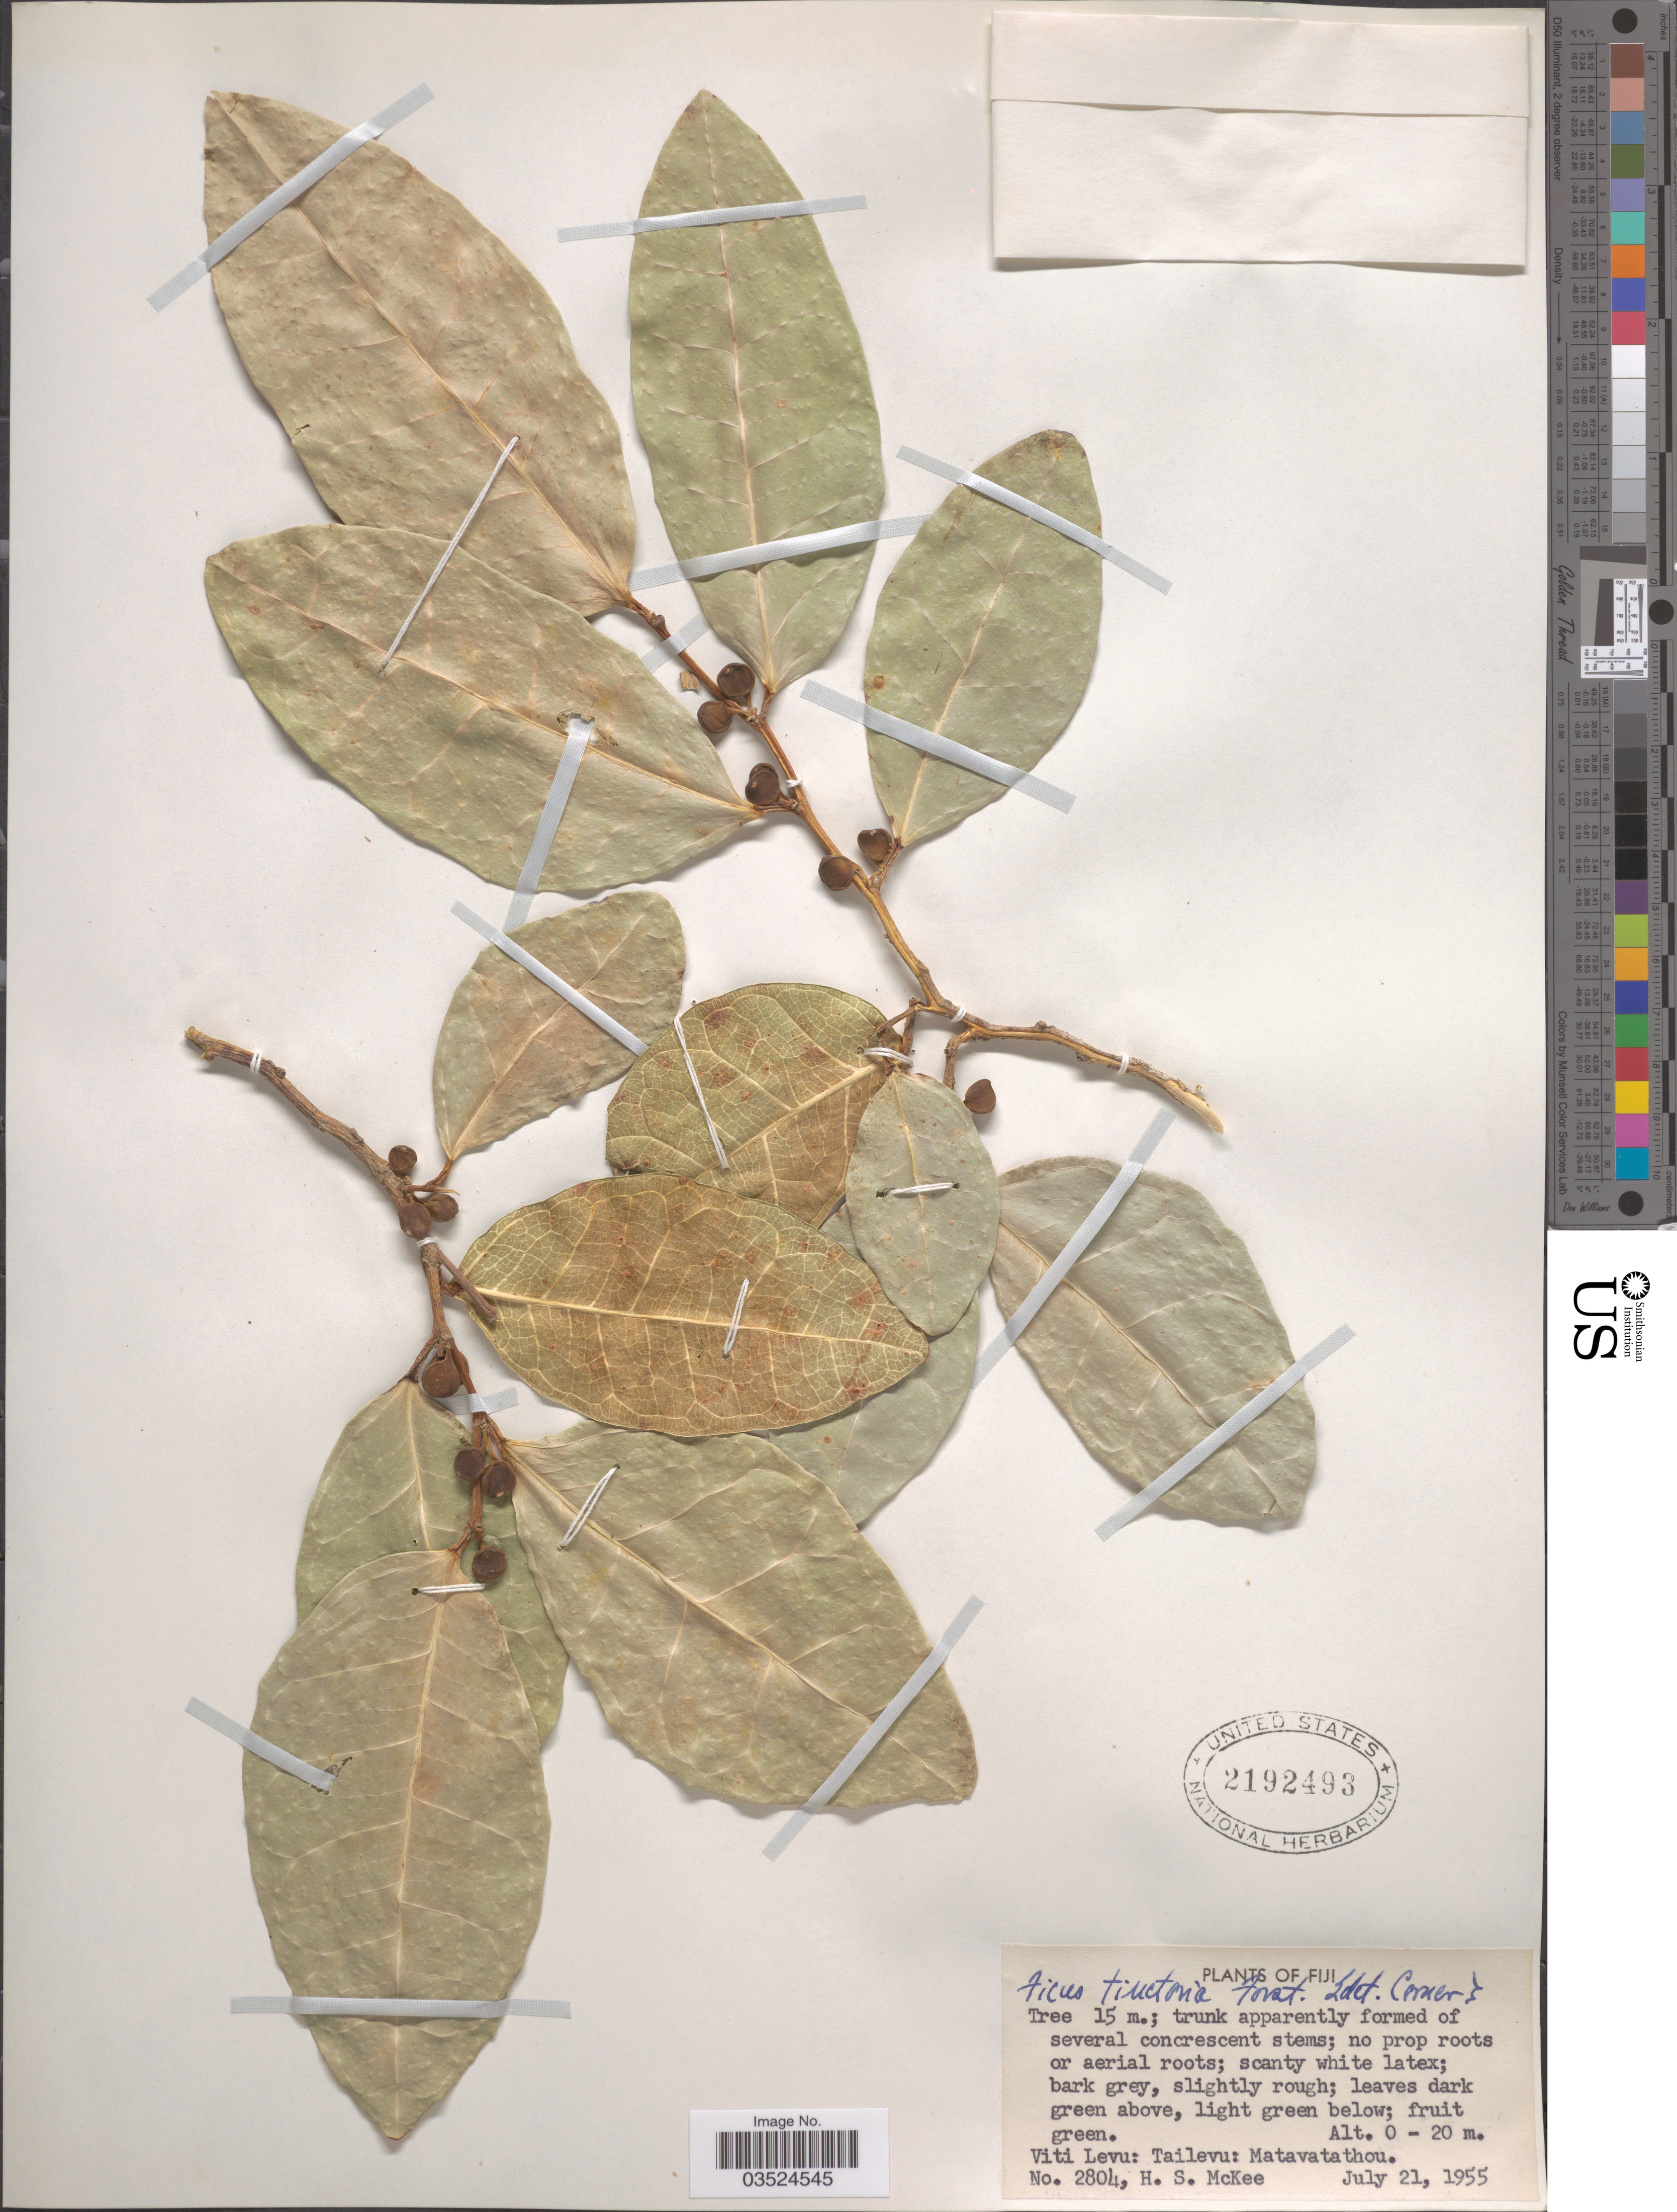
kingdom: Plantae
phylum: Tracheophyta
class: Magnoliopsida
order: Rosales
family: Moraceae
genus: Ficus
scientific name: Ficus tinctoria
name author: G. Forst.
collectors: H. S. McKee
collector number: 2804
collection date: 1955-07-21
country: Fiji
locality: Viti Levu: Tailevu: Matavatathou.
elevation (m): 0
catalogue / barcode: US 2192493